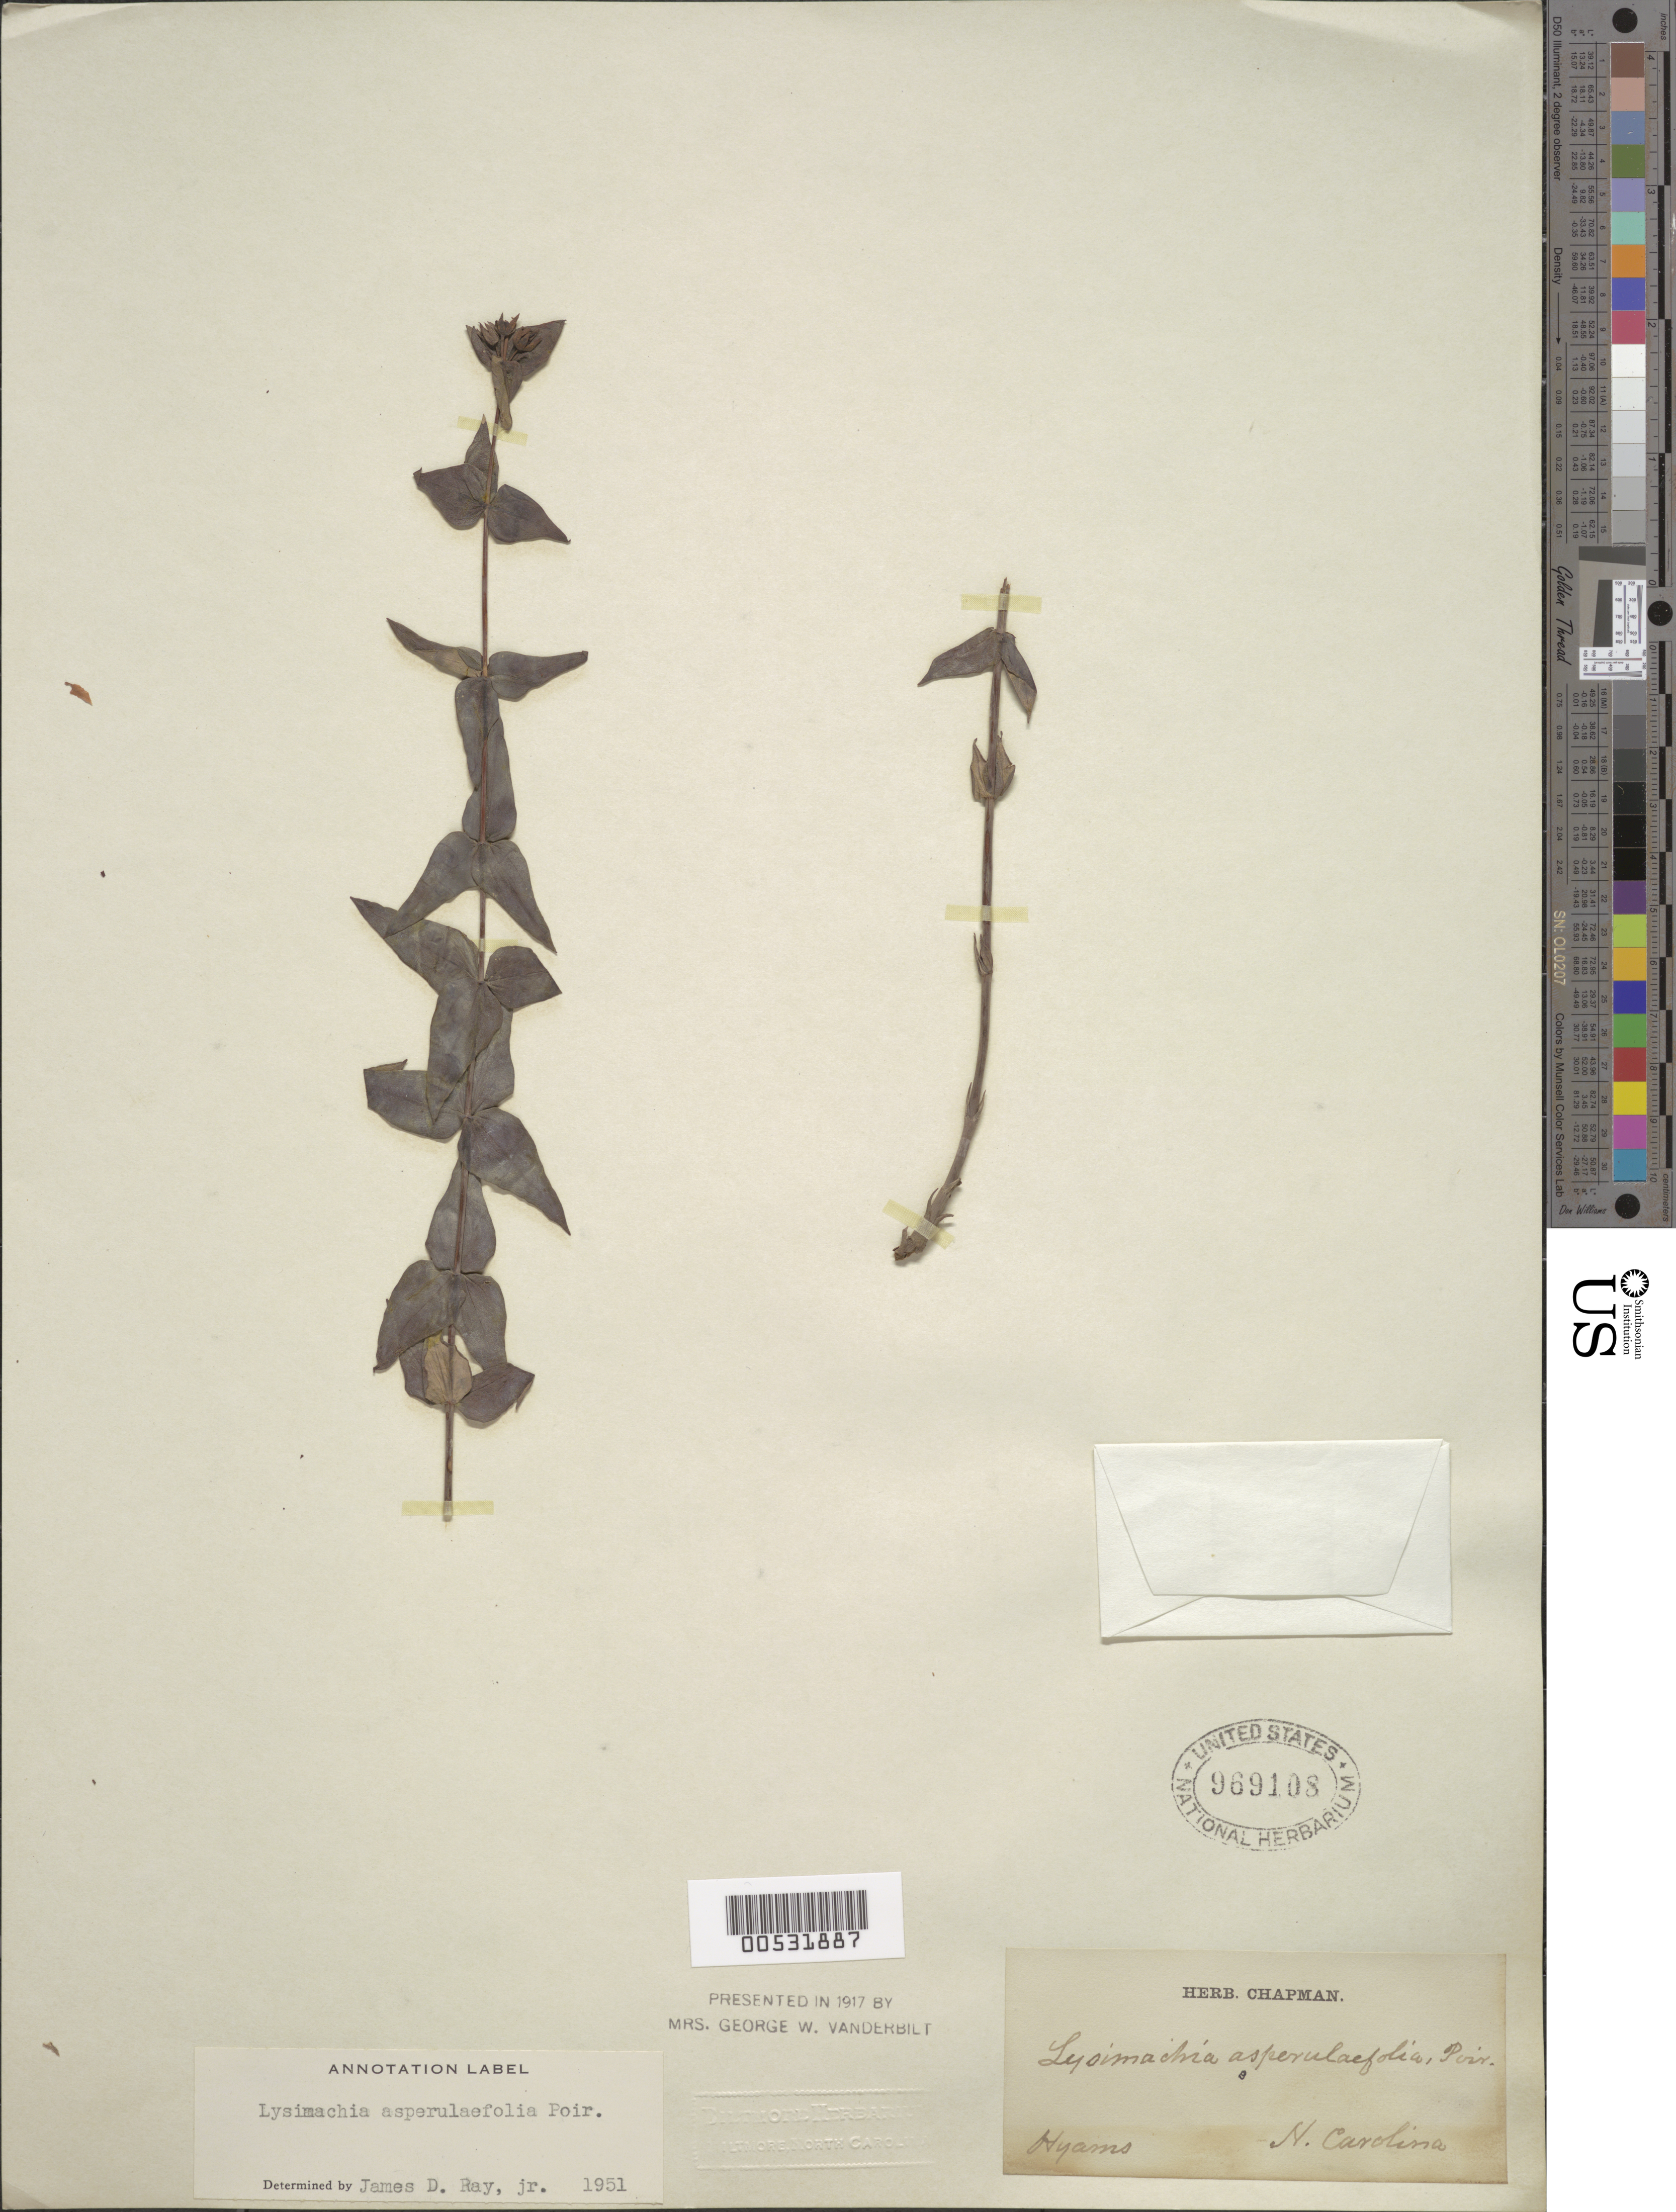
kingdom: Plantae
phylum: Tracheophyta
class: Magnoliopsida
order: Ericales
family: Primulaceae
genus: Lysimachia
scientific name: Lysimachia asperulifolia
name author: Poir.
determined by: Ray Jr., J. D.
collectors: ex herb. Chapman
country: United States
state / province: North Carolina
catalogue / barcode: US 969108